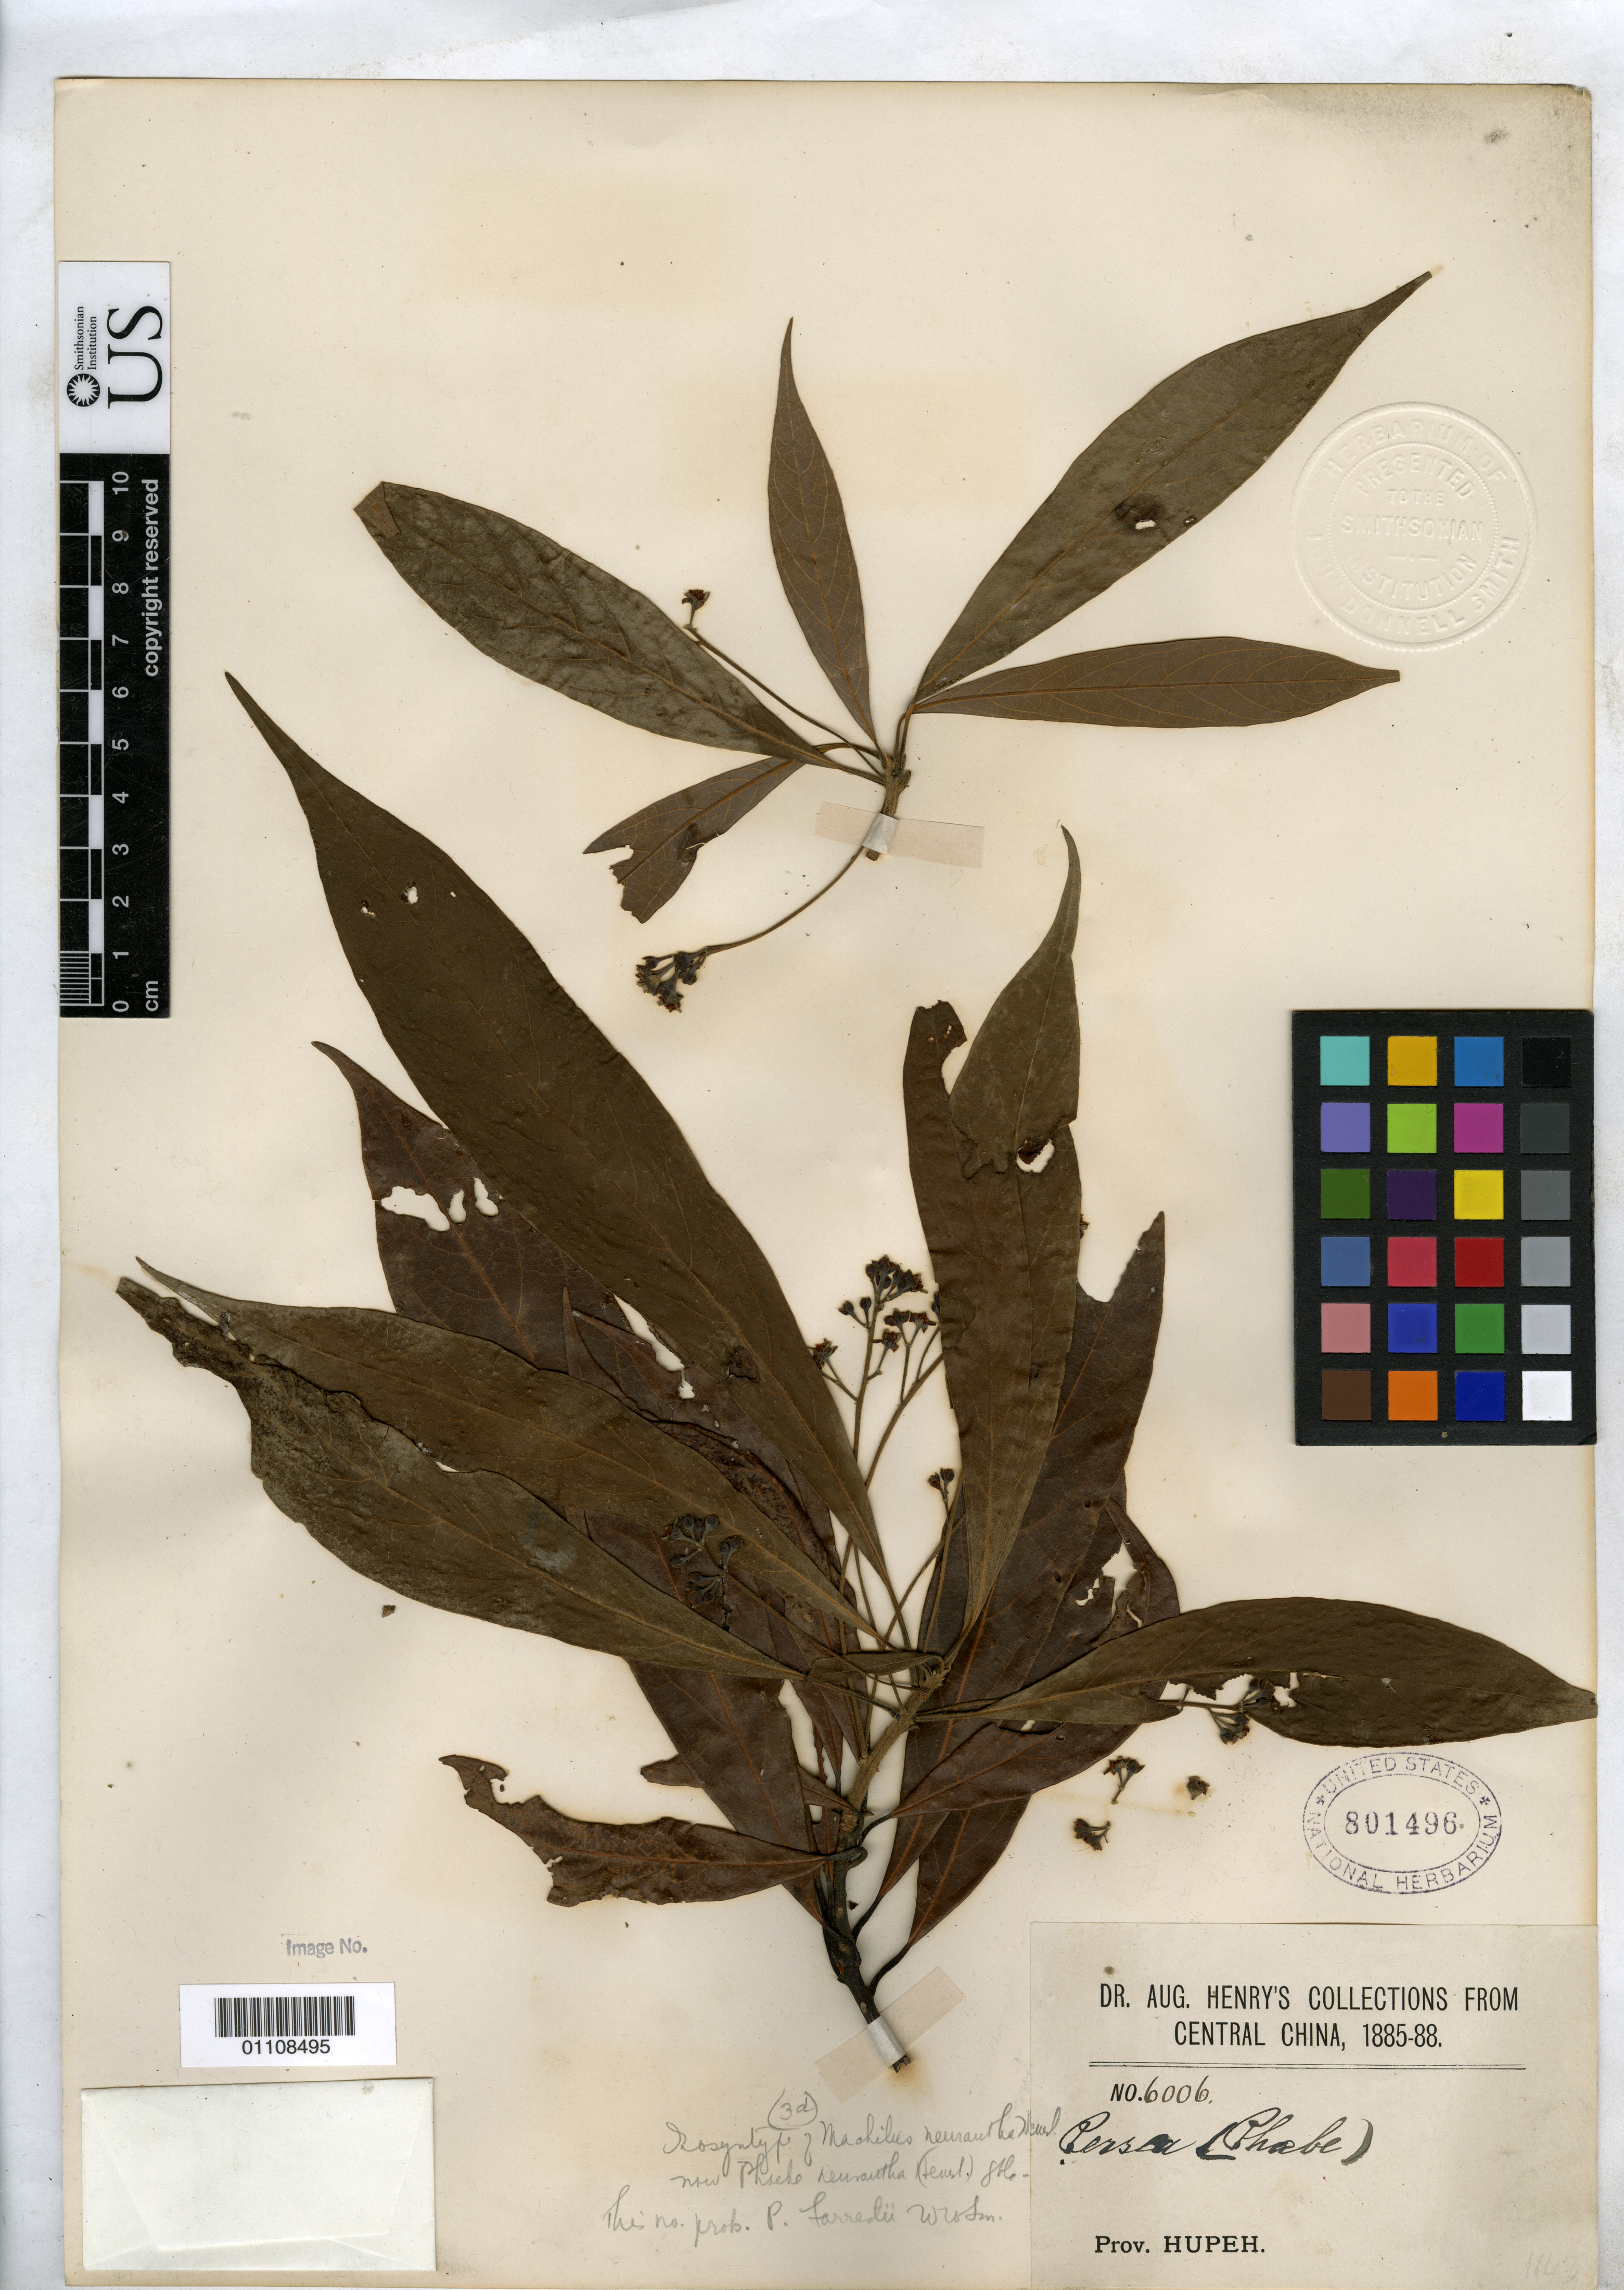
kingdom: Plantae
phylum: Tracheophyta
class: Magnoliopsida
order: Laurales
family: Lauraceae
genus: Machilus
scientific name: Machilus neurantha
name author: Hemsl.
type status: Isosyntype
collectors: A. Henry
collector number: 6006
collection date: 1885/1888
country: China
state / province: Hubei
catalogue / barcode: US 801496